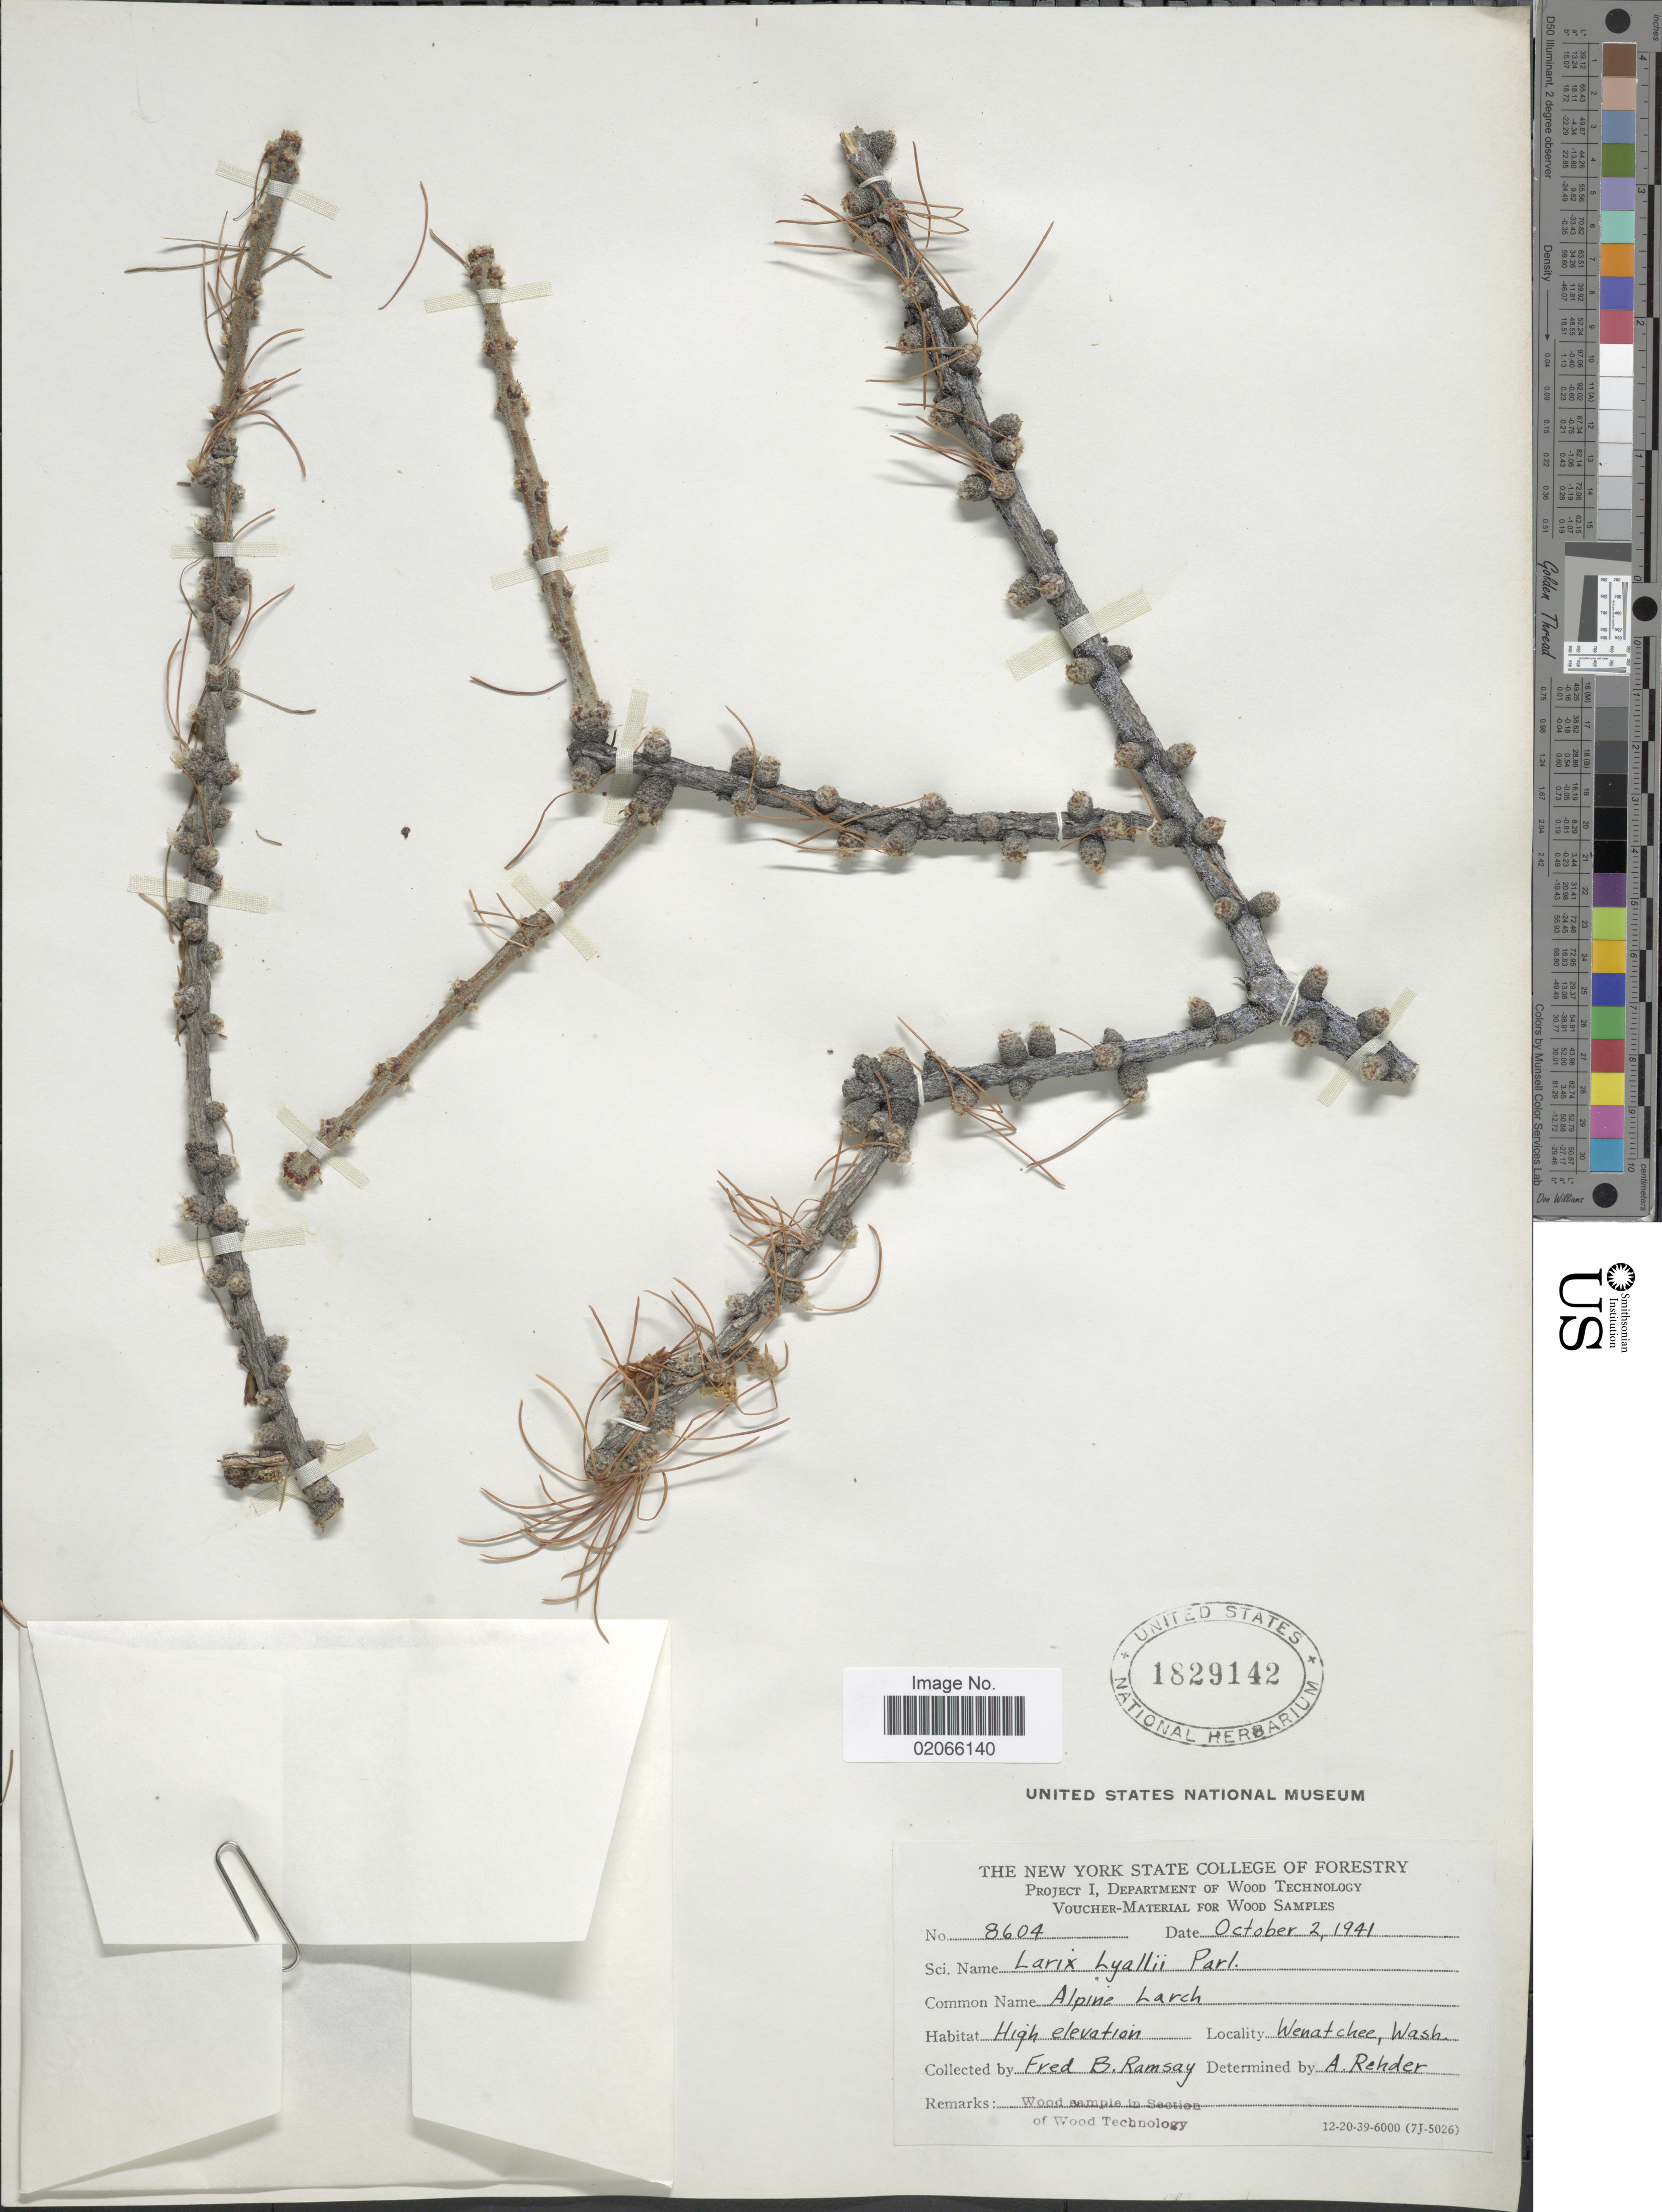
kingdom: Plantae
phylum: Tracheophyta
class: Pinopsida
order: Pinales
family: Pinaceae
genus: Larix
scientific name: Larix lyallii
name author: Parl.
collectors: F. Ramsay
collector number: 8604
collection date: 1941-10-02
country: United States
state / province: Washington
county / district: Chelan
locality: Wenatchee, Wash.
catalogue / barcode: US 1829142